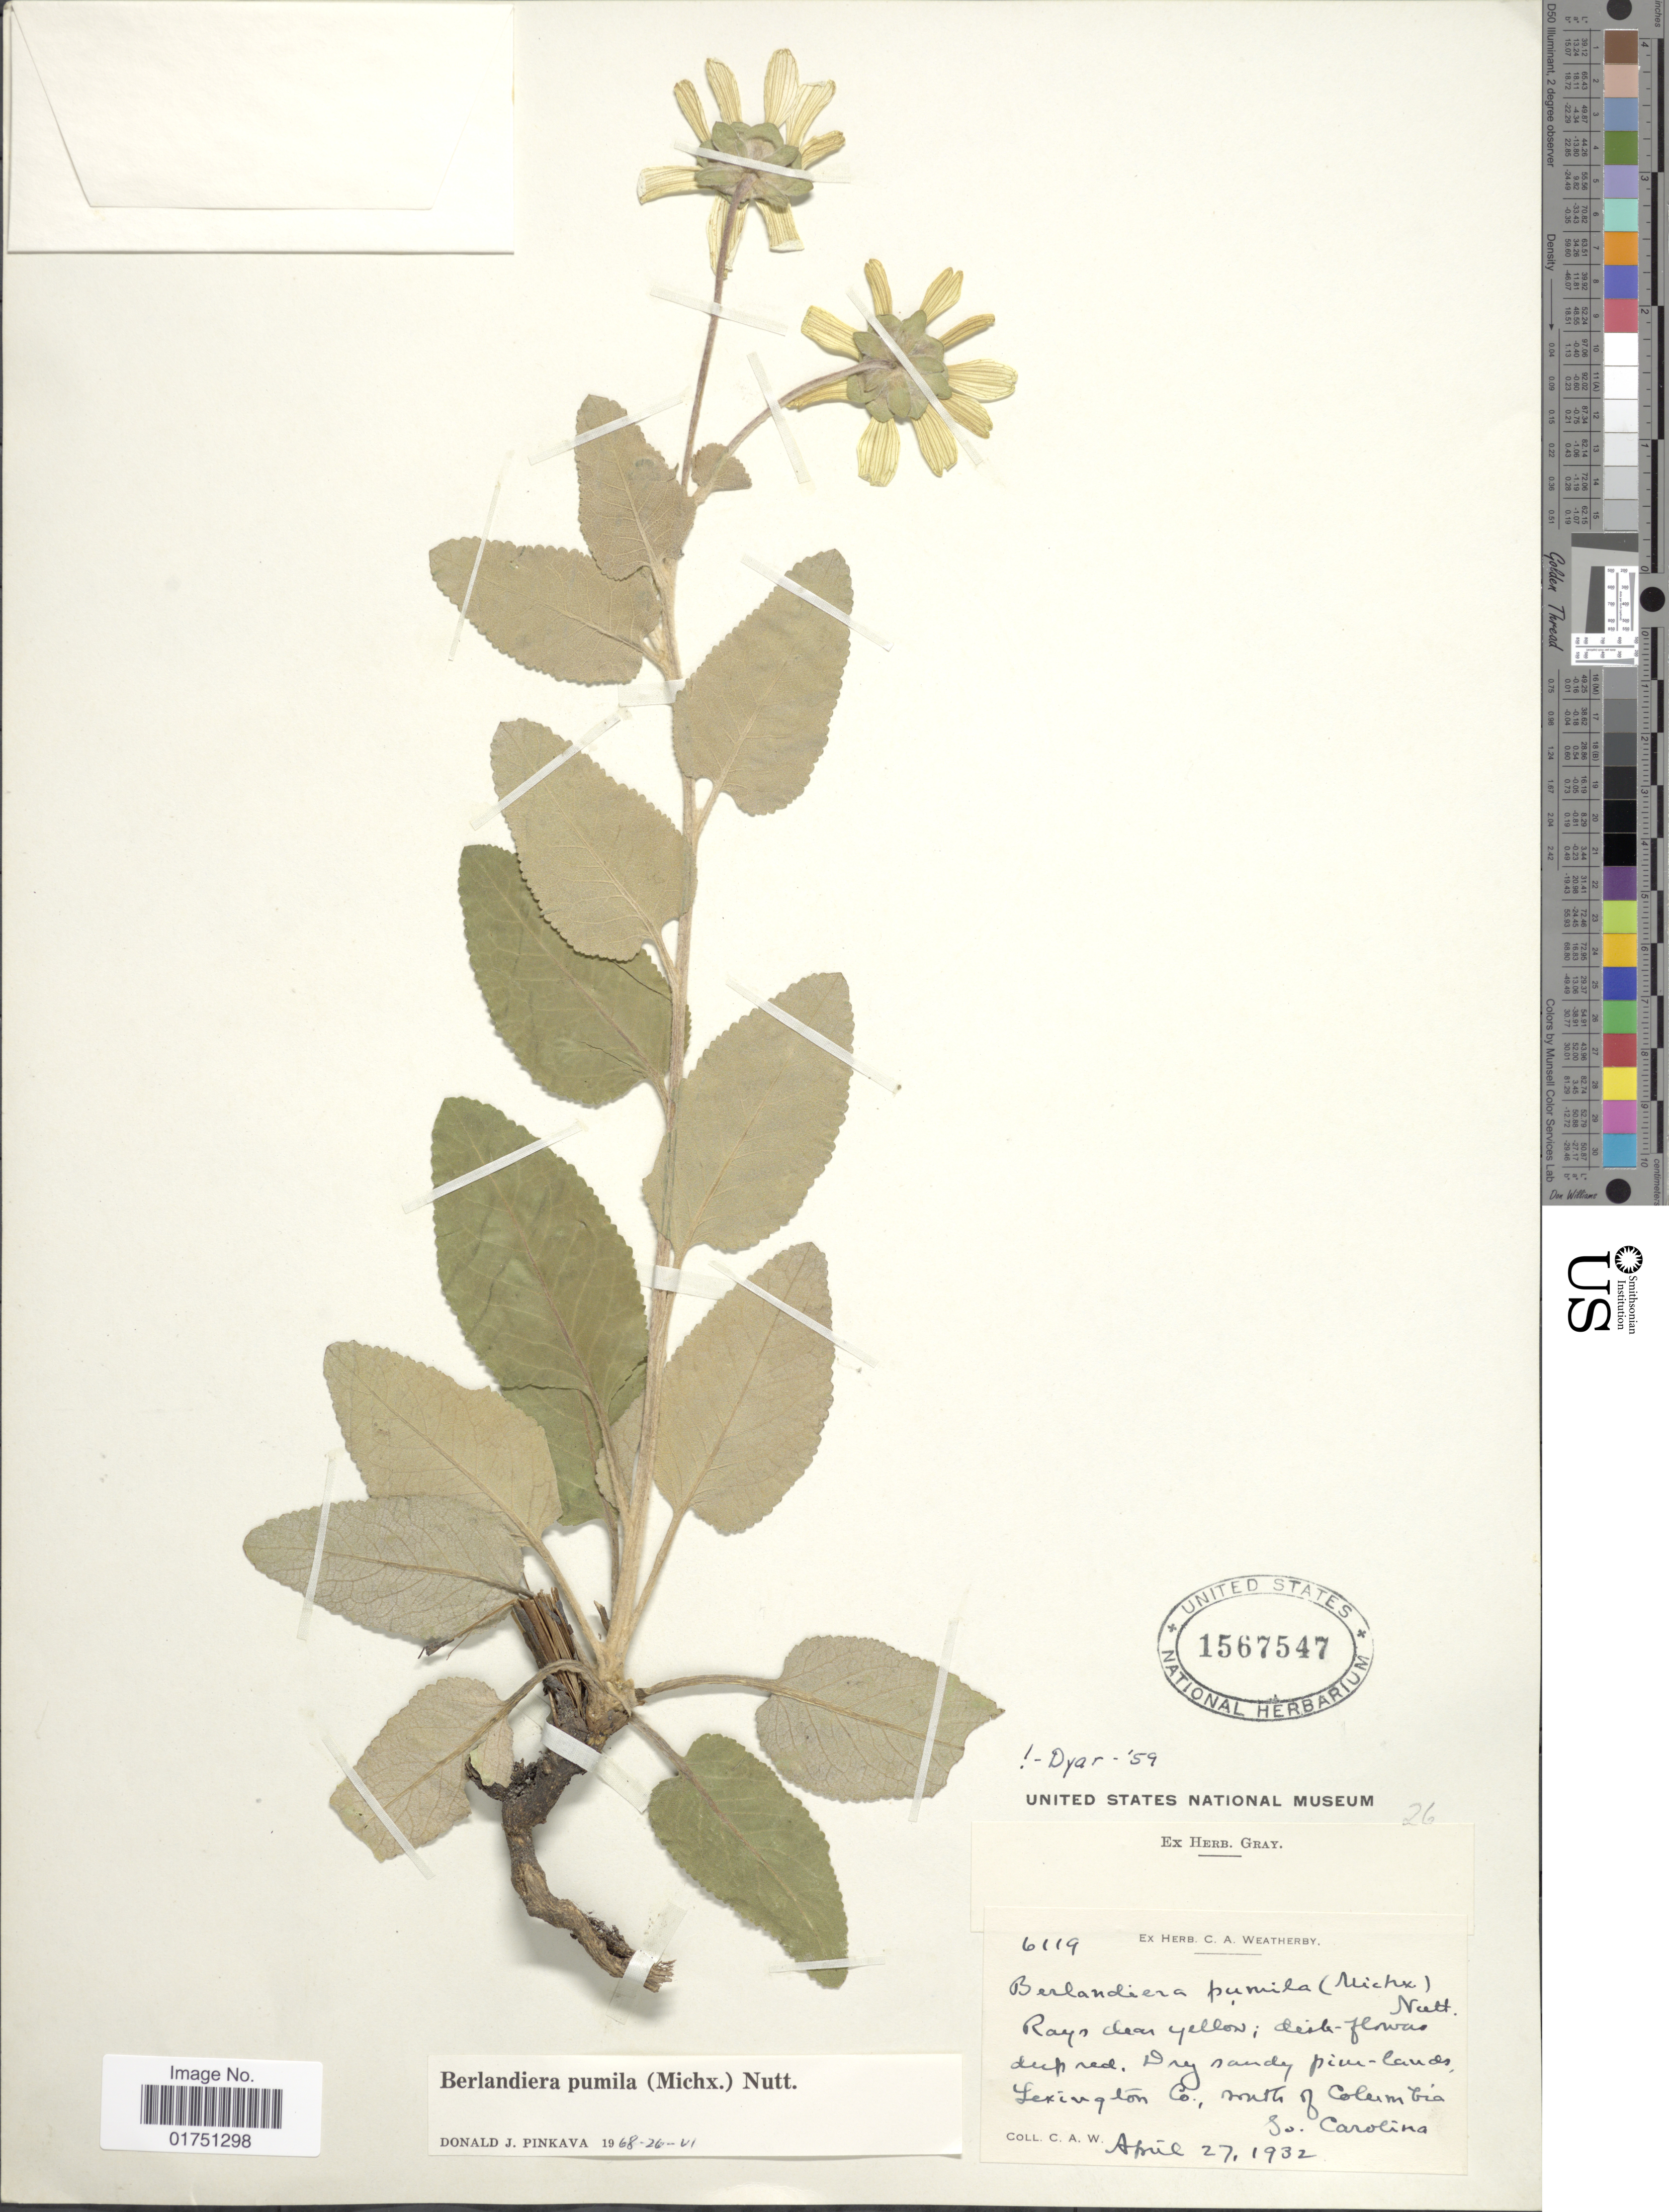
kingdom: Plantae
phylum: Tracheophyta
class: Magnoliopsida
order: Asterales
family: Asteraceae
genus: Berlandiera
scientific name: Berlandiera pumila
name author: (Michx.) Nutt.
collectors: C. A. Weatherby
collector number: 6119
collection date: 1932-04-27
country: United States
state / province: South Carolina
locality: Dry sandy pine-lands, Lexington Co., north of Columbia, So. Carolina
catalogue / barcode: US 1567547